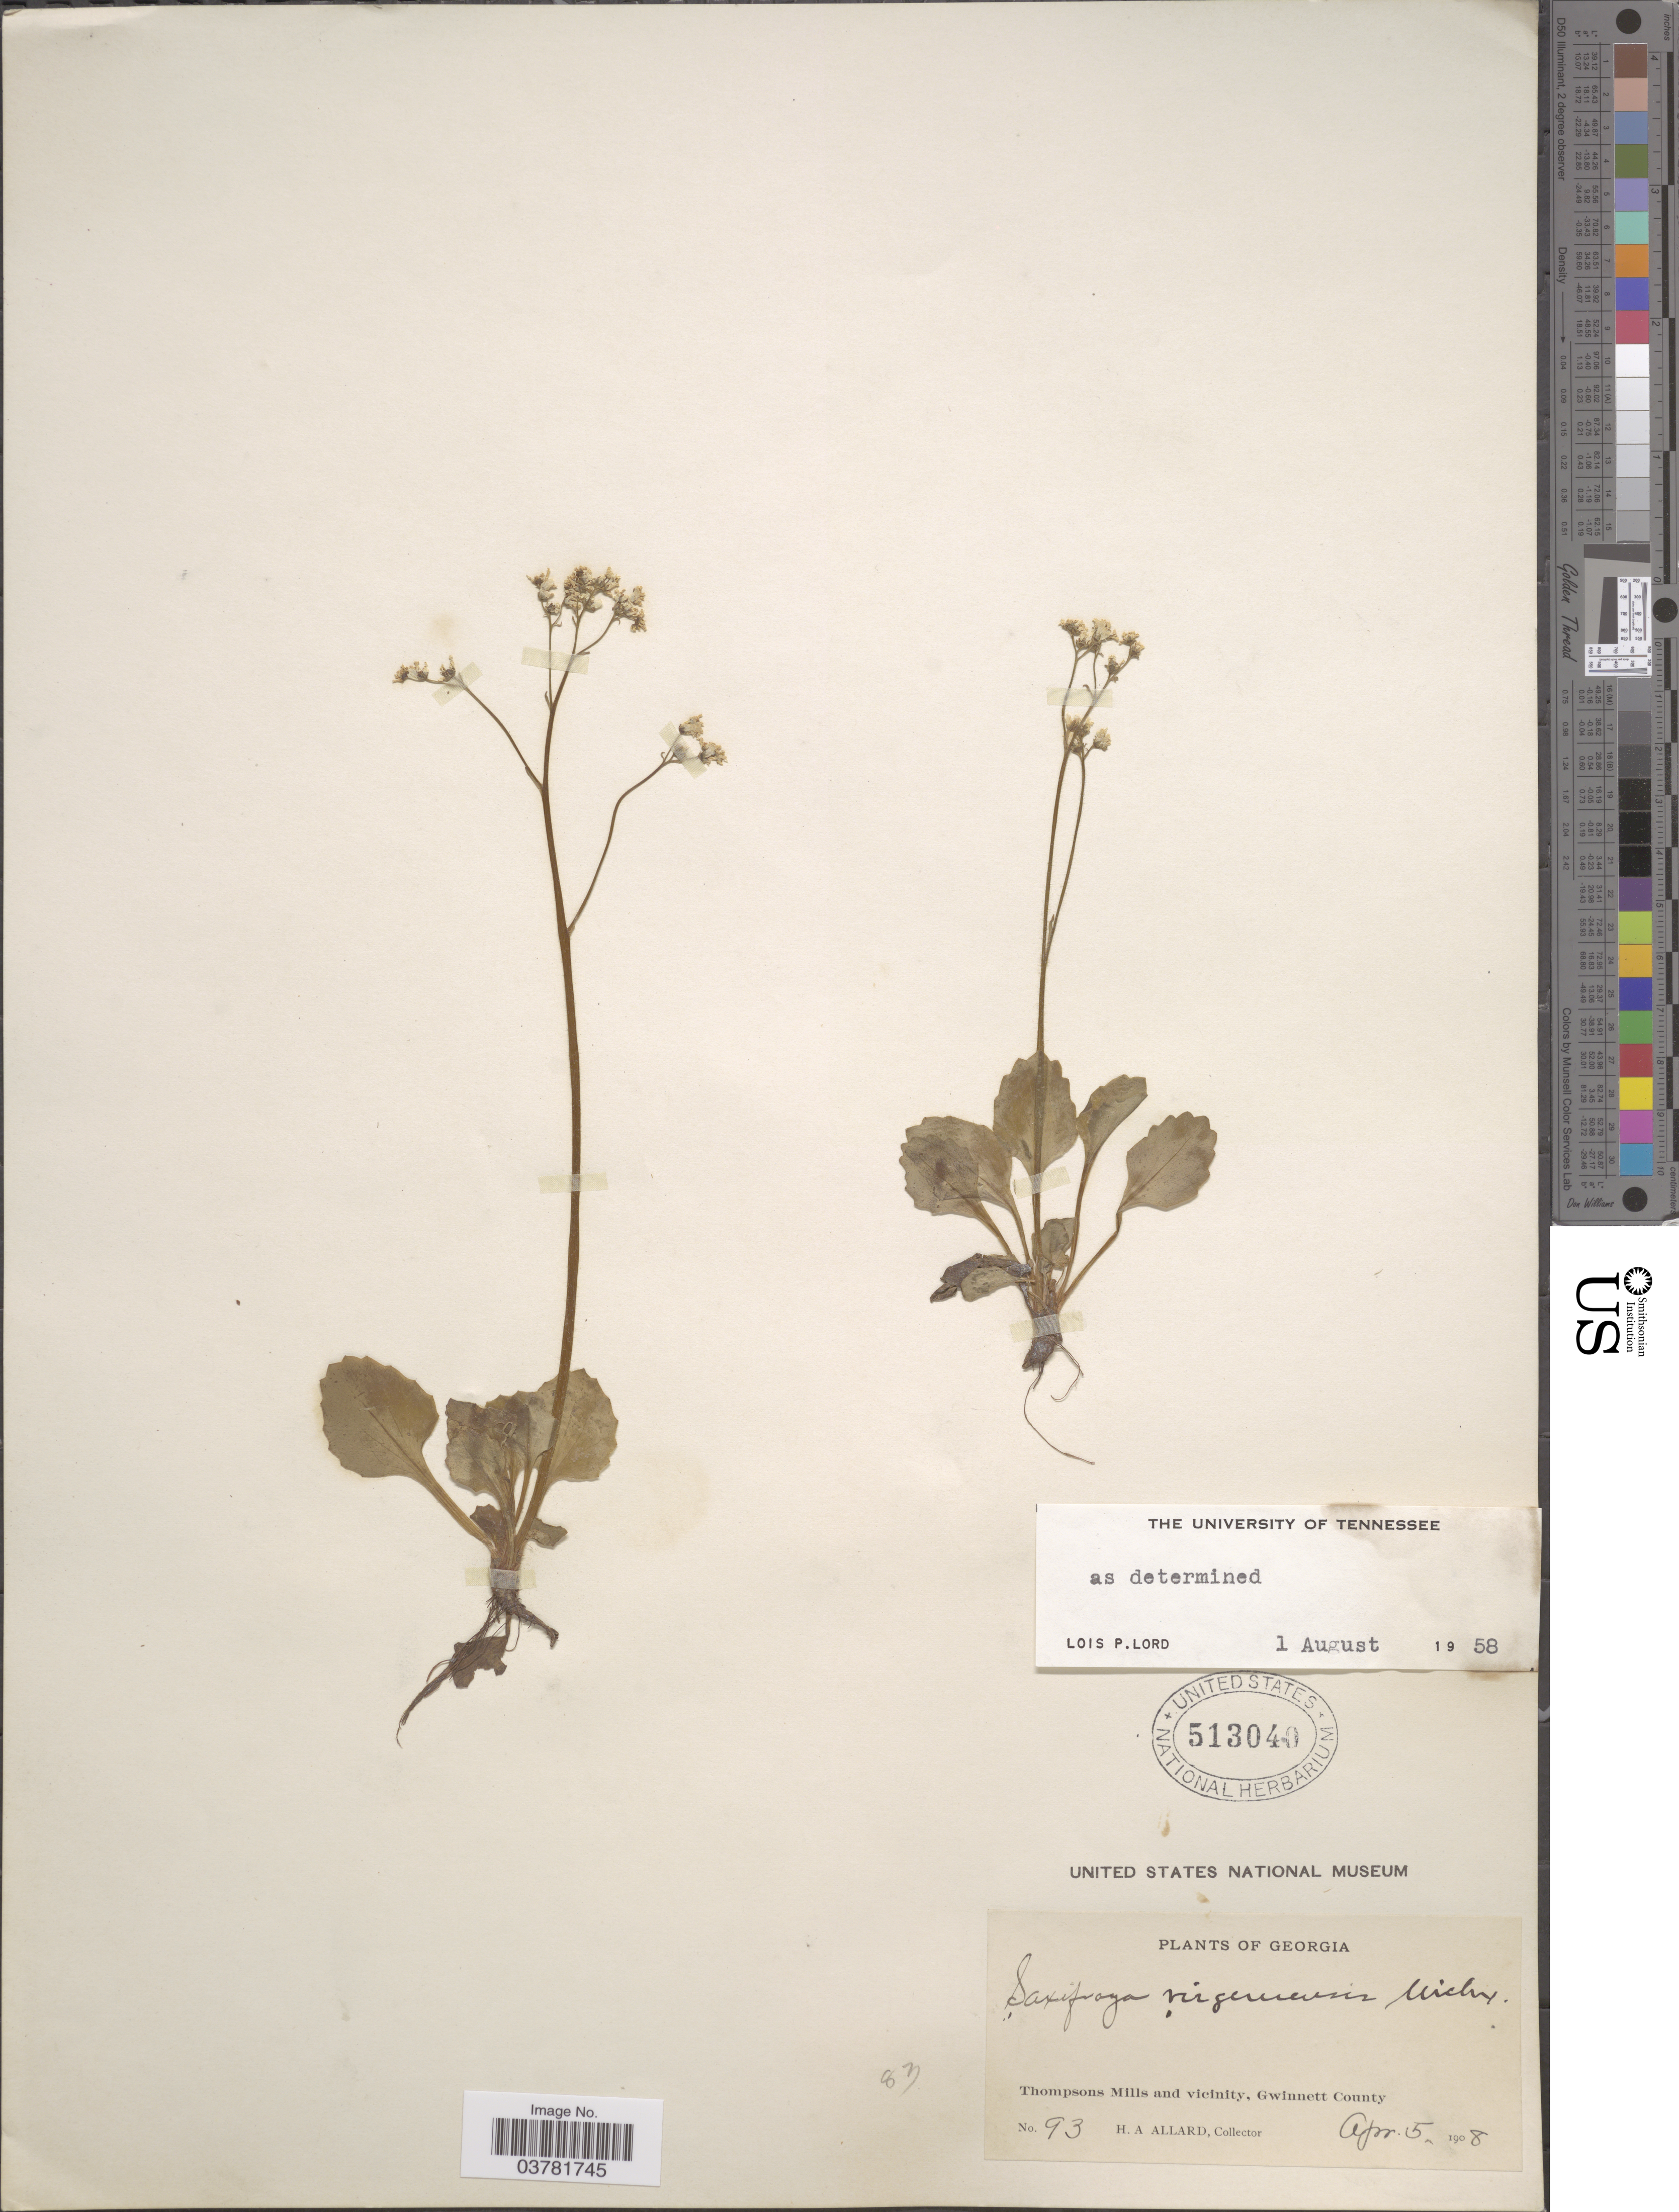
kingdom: Plantae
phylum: Tracheophyta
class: Magnoliopsida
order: Saxifragales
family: Saxifragaceae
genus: Micranthes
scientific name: Micranthes virginiensis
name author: (Michx.) Small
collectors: H. A. Allard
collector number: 93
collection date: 1908-04-05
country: United States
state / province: Georgia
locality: Thompsons Mills and vicinity, Gwinnett County.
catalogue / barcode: US 513040